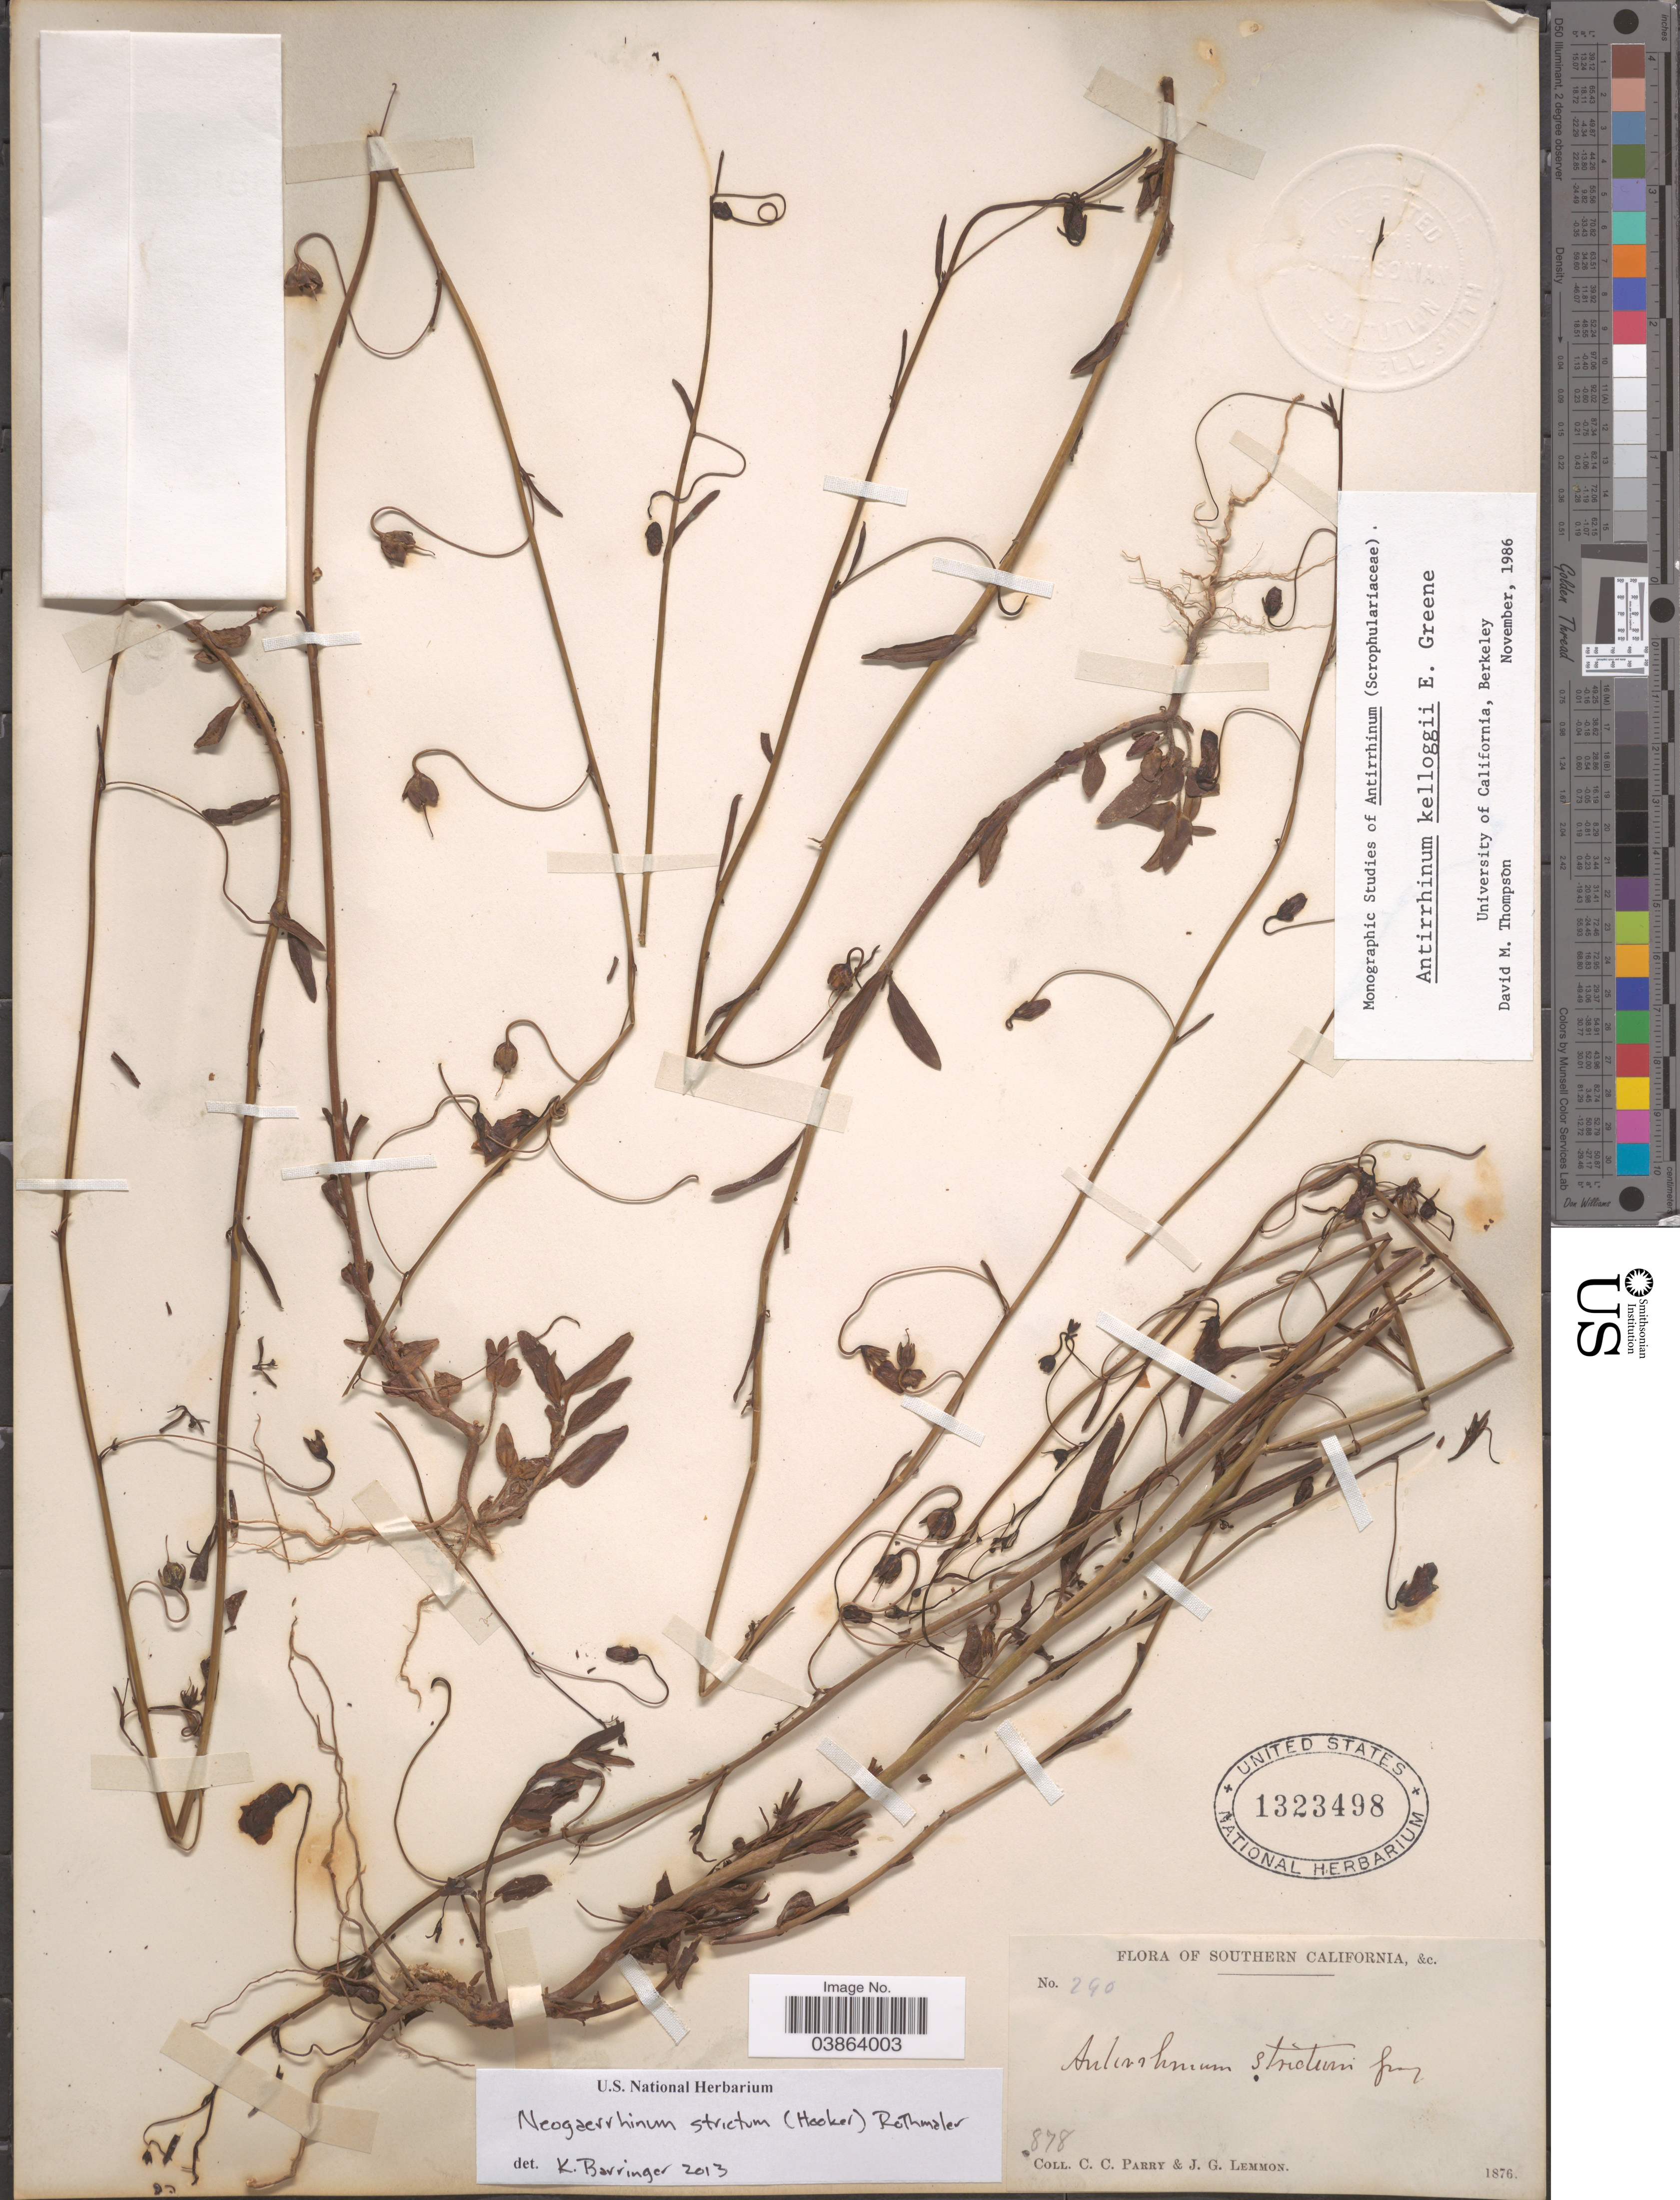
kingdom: Plantae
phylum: Tracheophyta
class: Magnoliopsida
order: Lamiales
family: Plantaginaceae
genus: Neogaerrhinum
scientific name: Neogaerrhinum strictum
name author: (Hook. & Arn.) Rothm.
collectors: C. C. Parry & J. Lemmon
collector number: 290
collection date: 1876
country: United States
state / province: California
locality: Southern California, & c.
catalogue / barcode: US 1323498